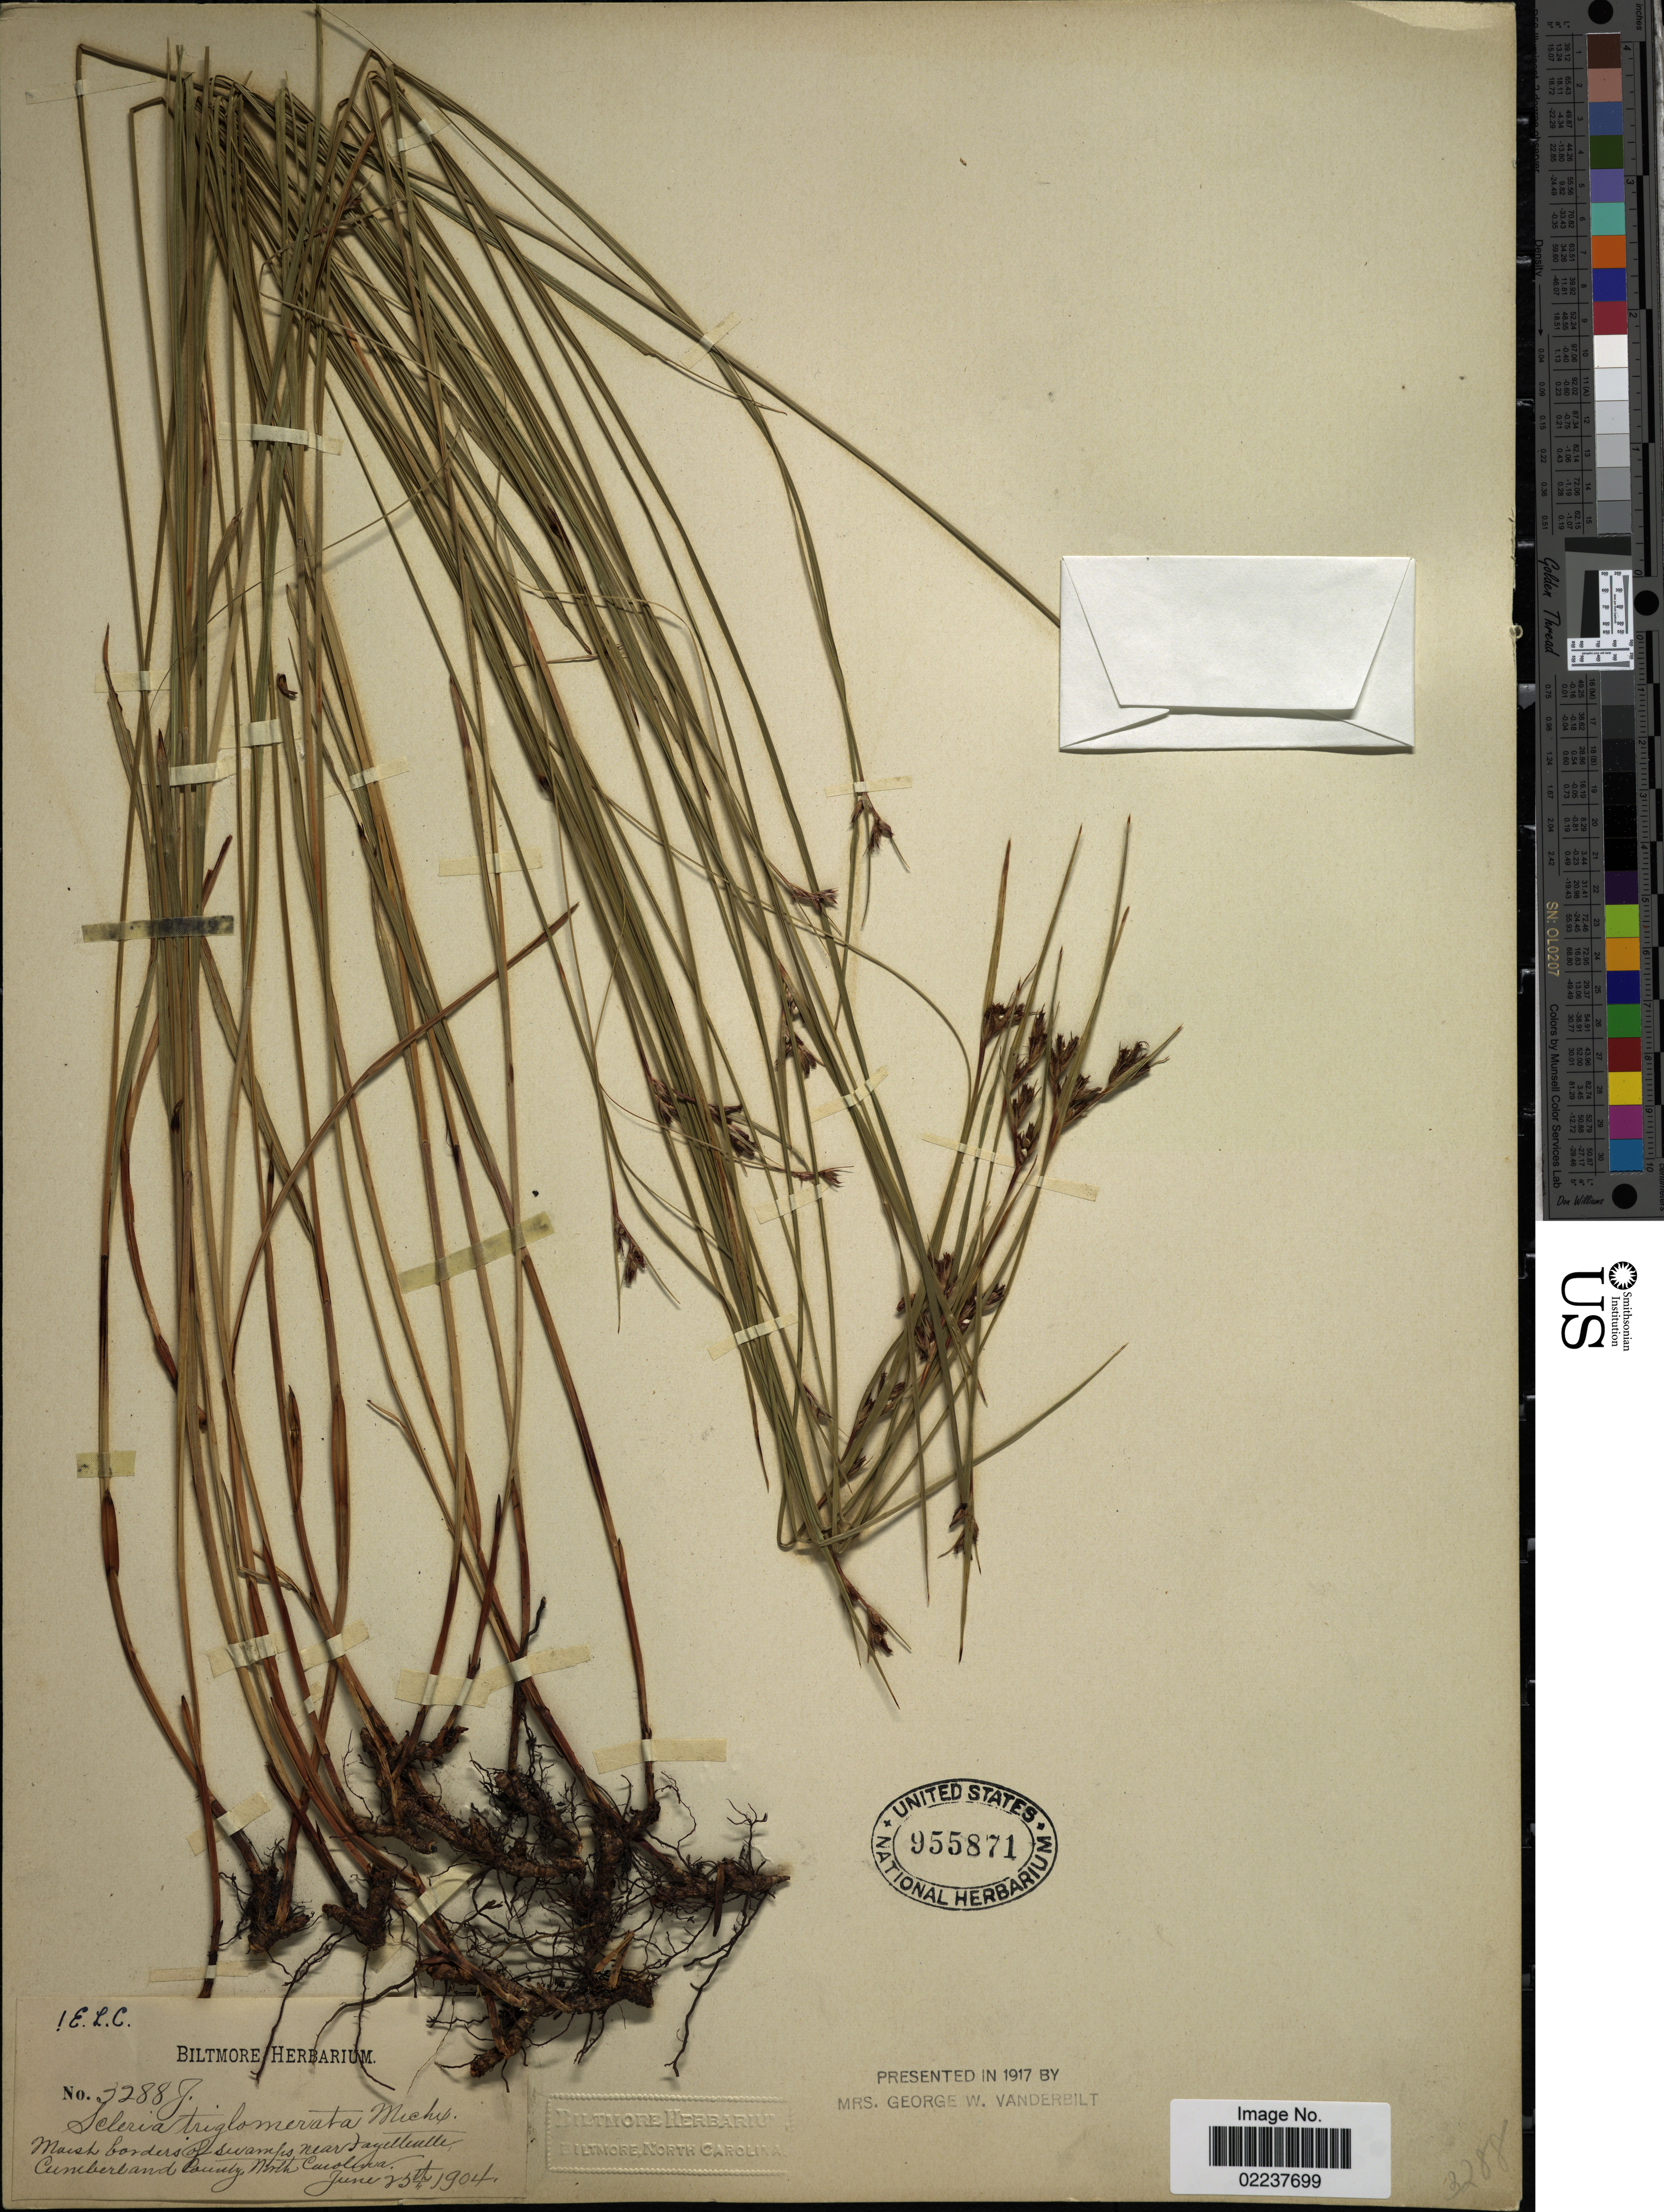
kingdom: Plantae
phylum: Tracheophyta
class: Liliopsida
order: Poales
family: Cyperaceae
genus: Scleria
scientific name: Scleria triglomerata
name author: Michx.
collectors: ex herb. Biltmore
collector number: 3288J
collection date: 1904-06-23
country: United States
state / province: North Carolina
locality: Moist borders of swamps near Fayetteville, Cumberland County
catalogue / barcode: US 955871